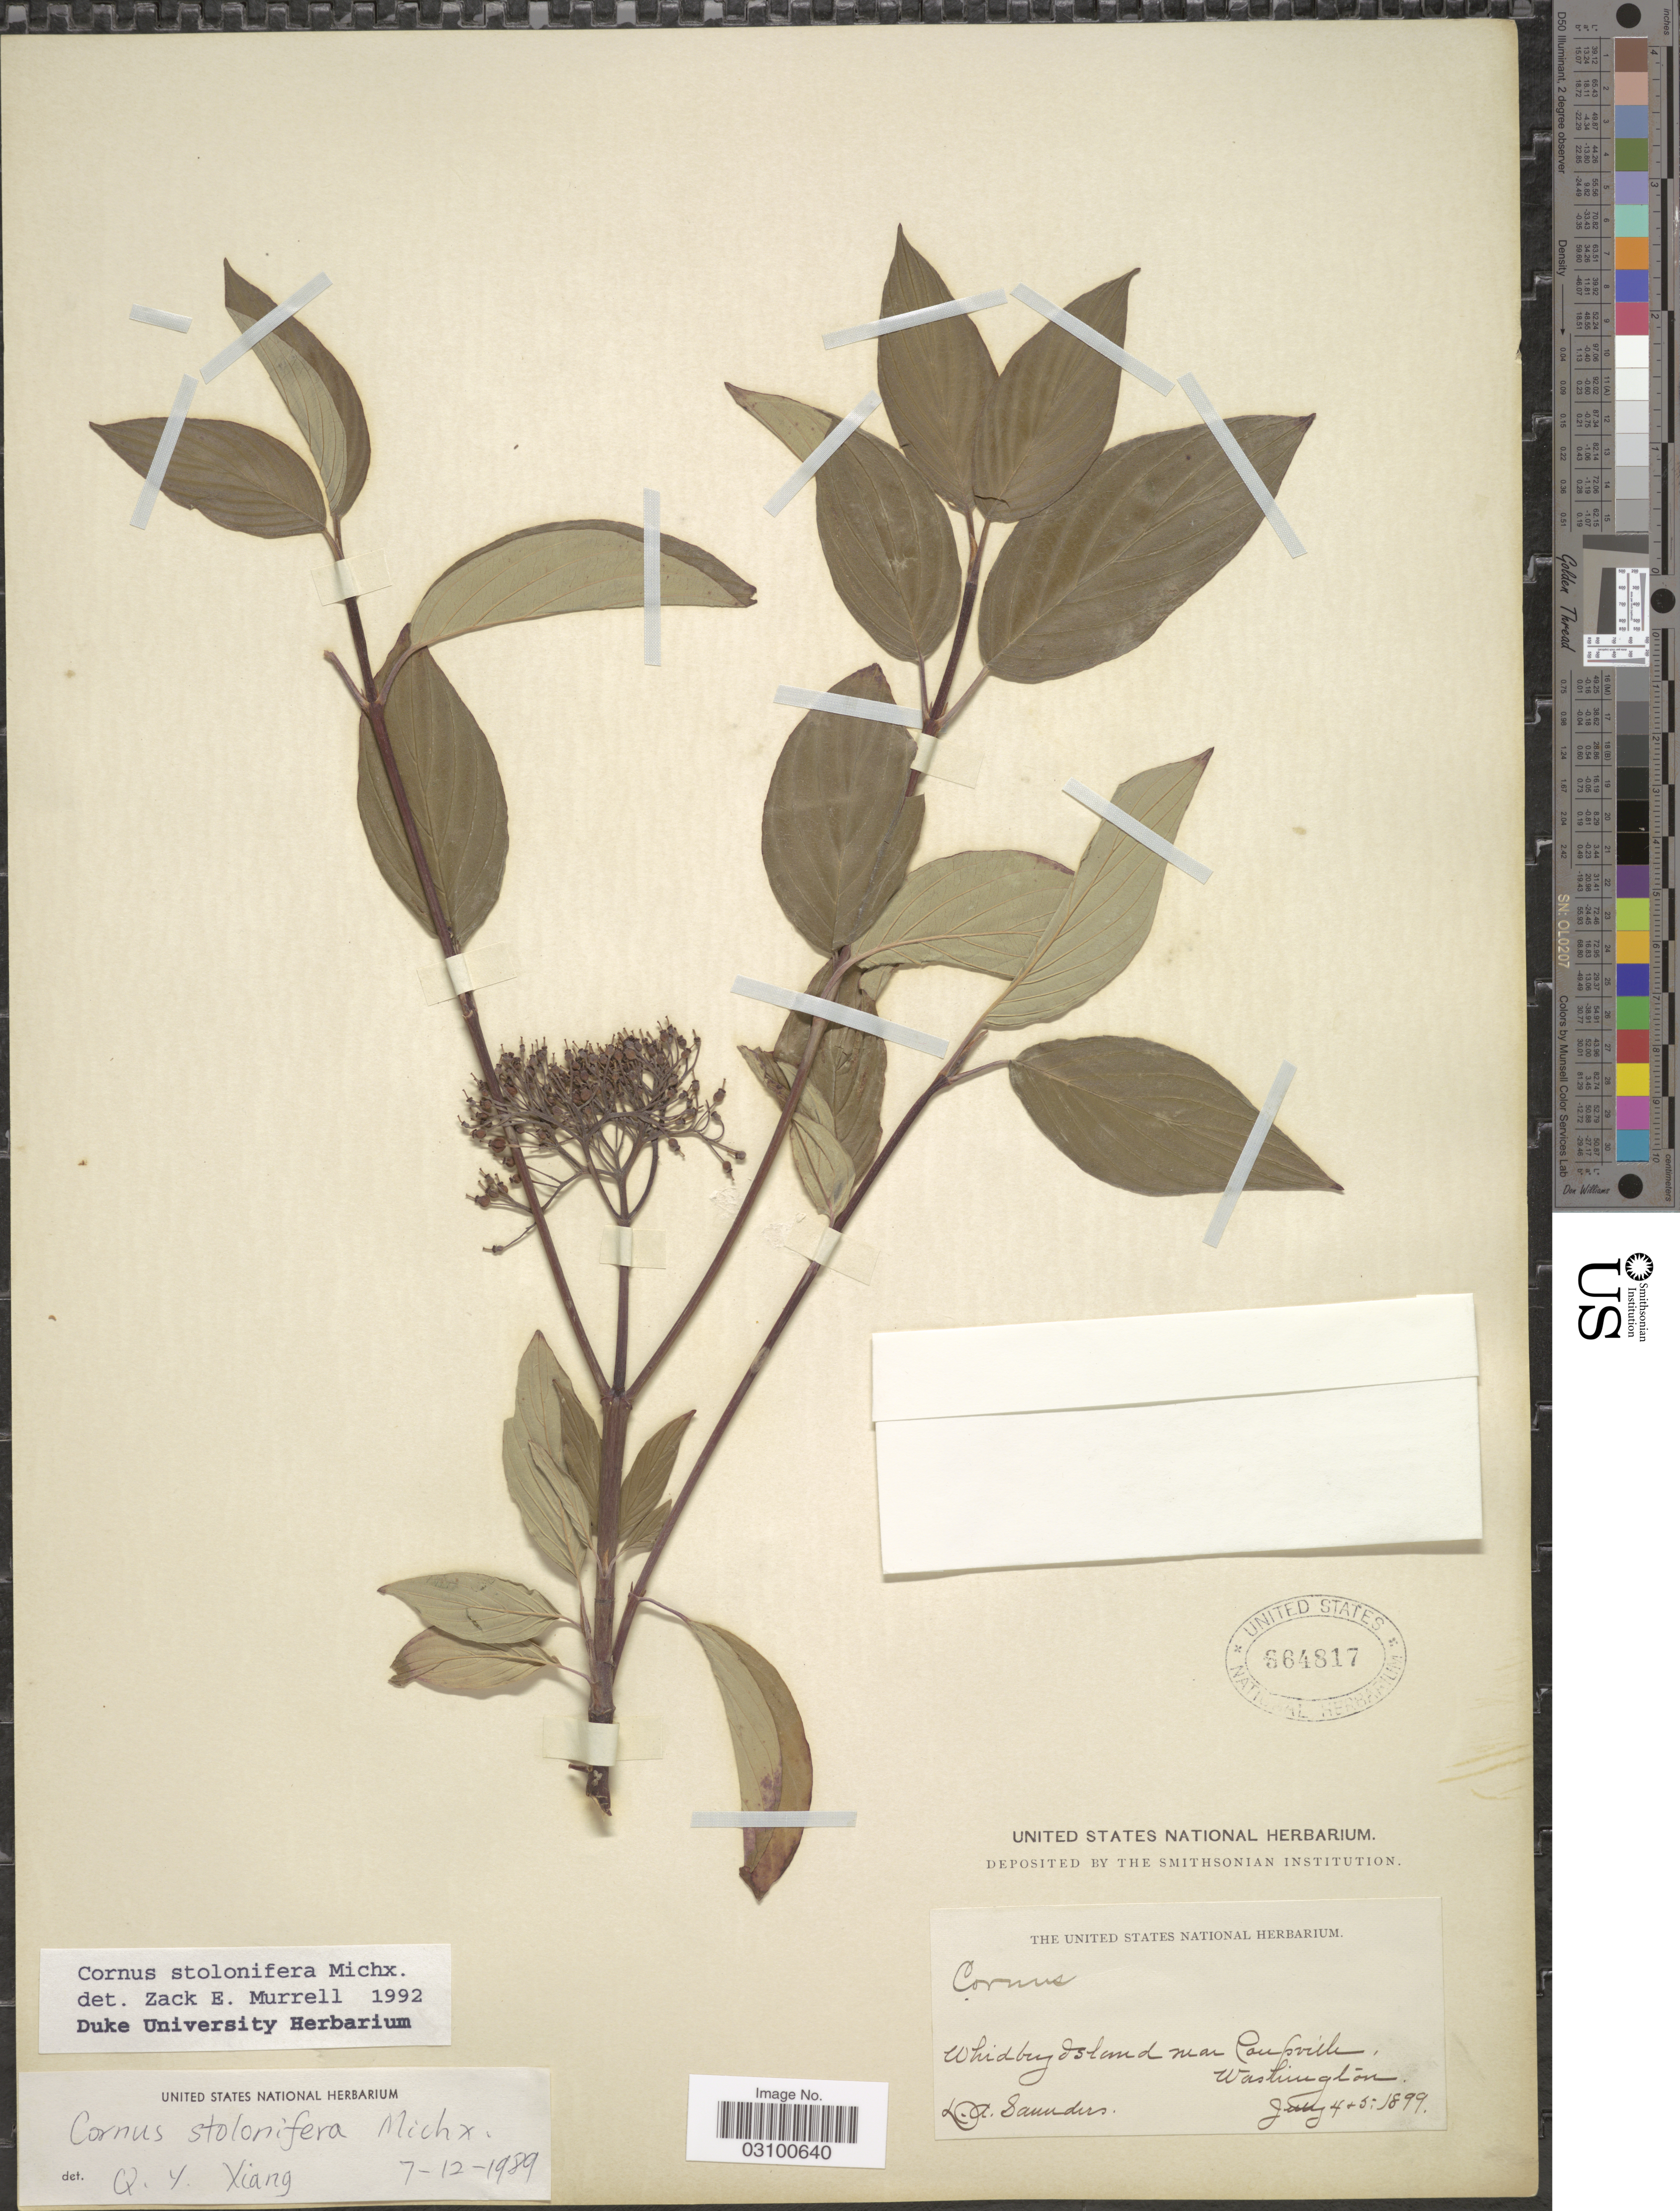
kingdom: Plantae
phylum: Tracheophyta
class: Magnoliopsida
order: Cornales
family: Cornaceae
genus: Cornus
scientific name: Cornus sericea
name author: L.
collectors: D. Saunders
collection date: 1899-07-04/1899-07-05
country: United States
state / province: Washington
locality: Whiskey Island near Coupeville.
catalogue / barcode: US 364817